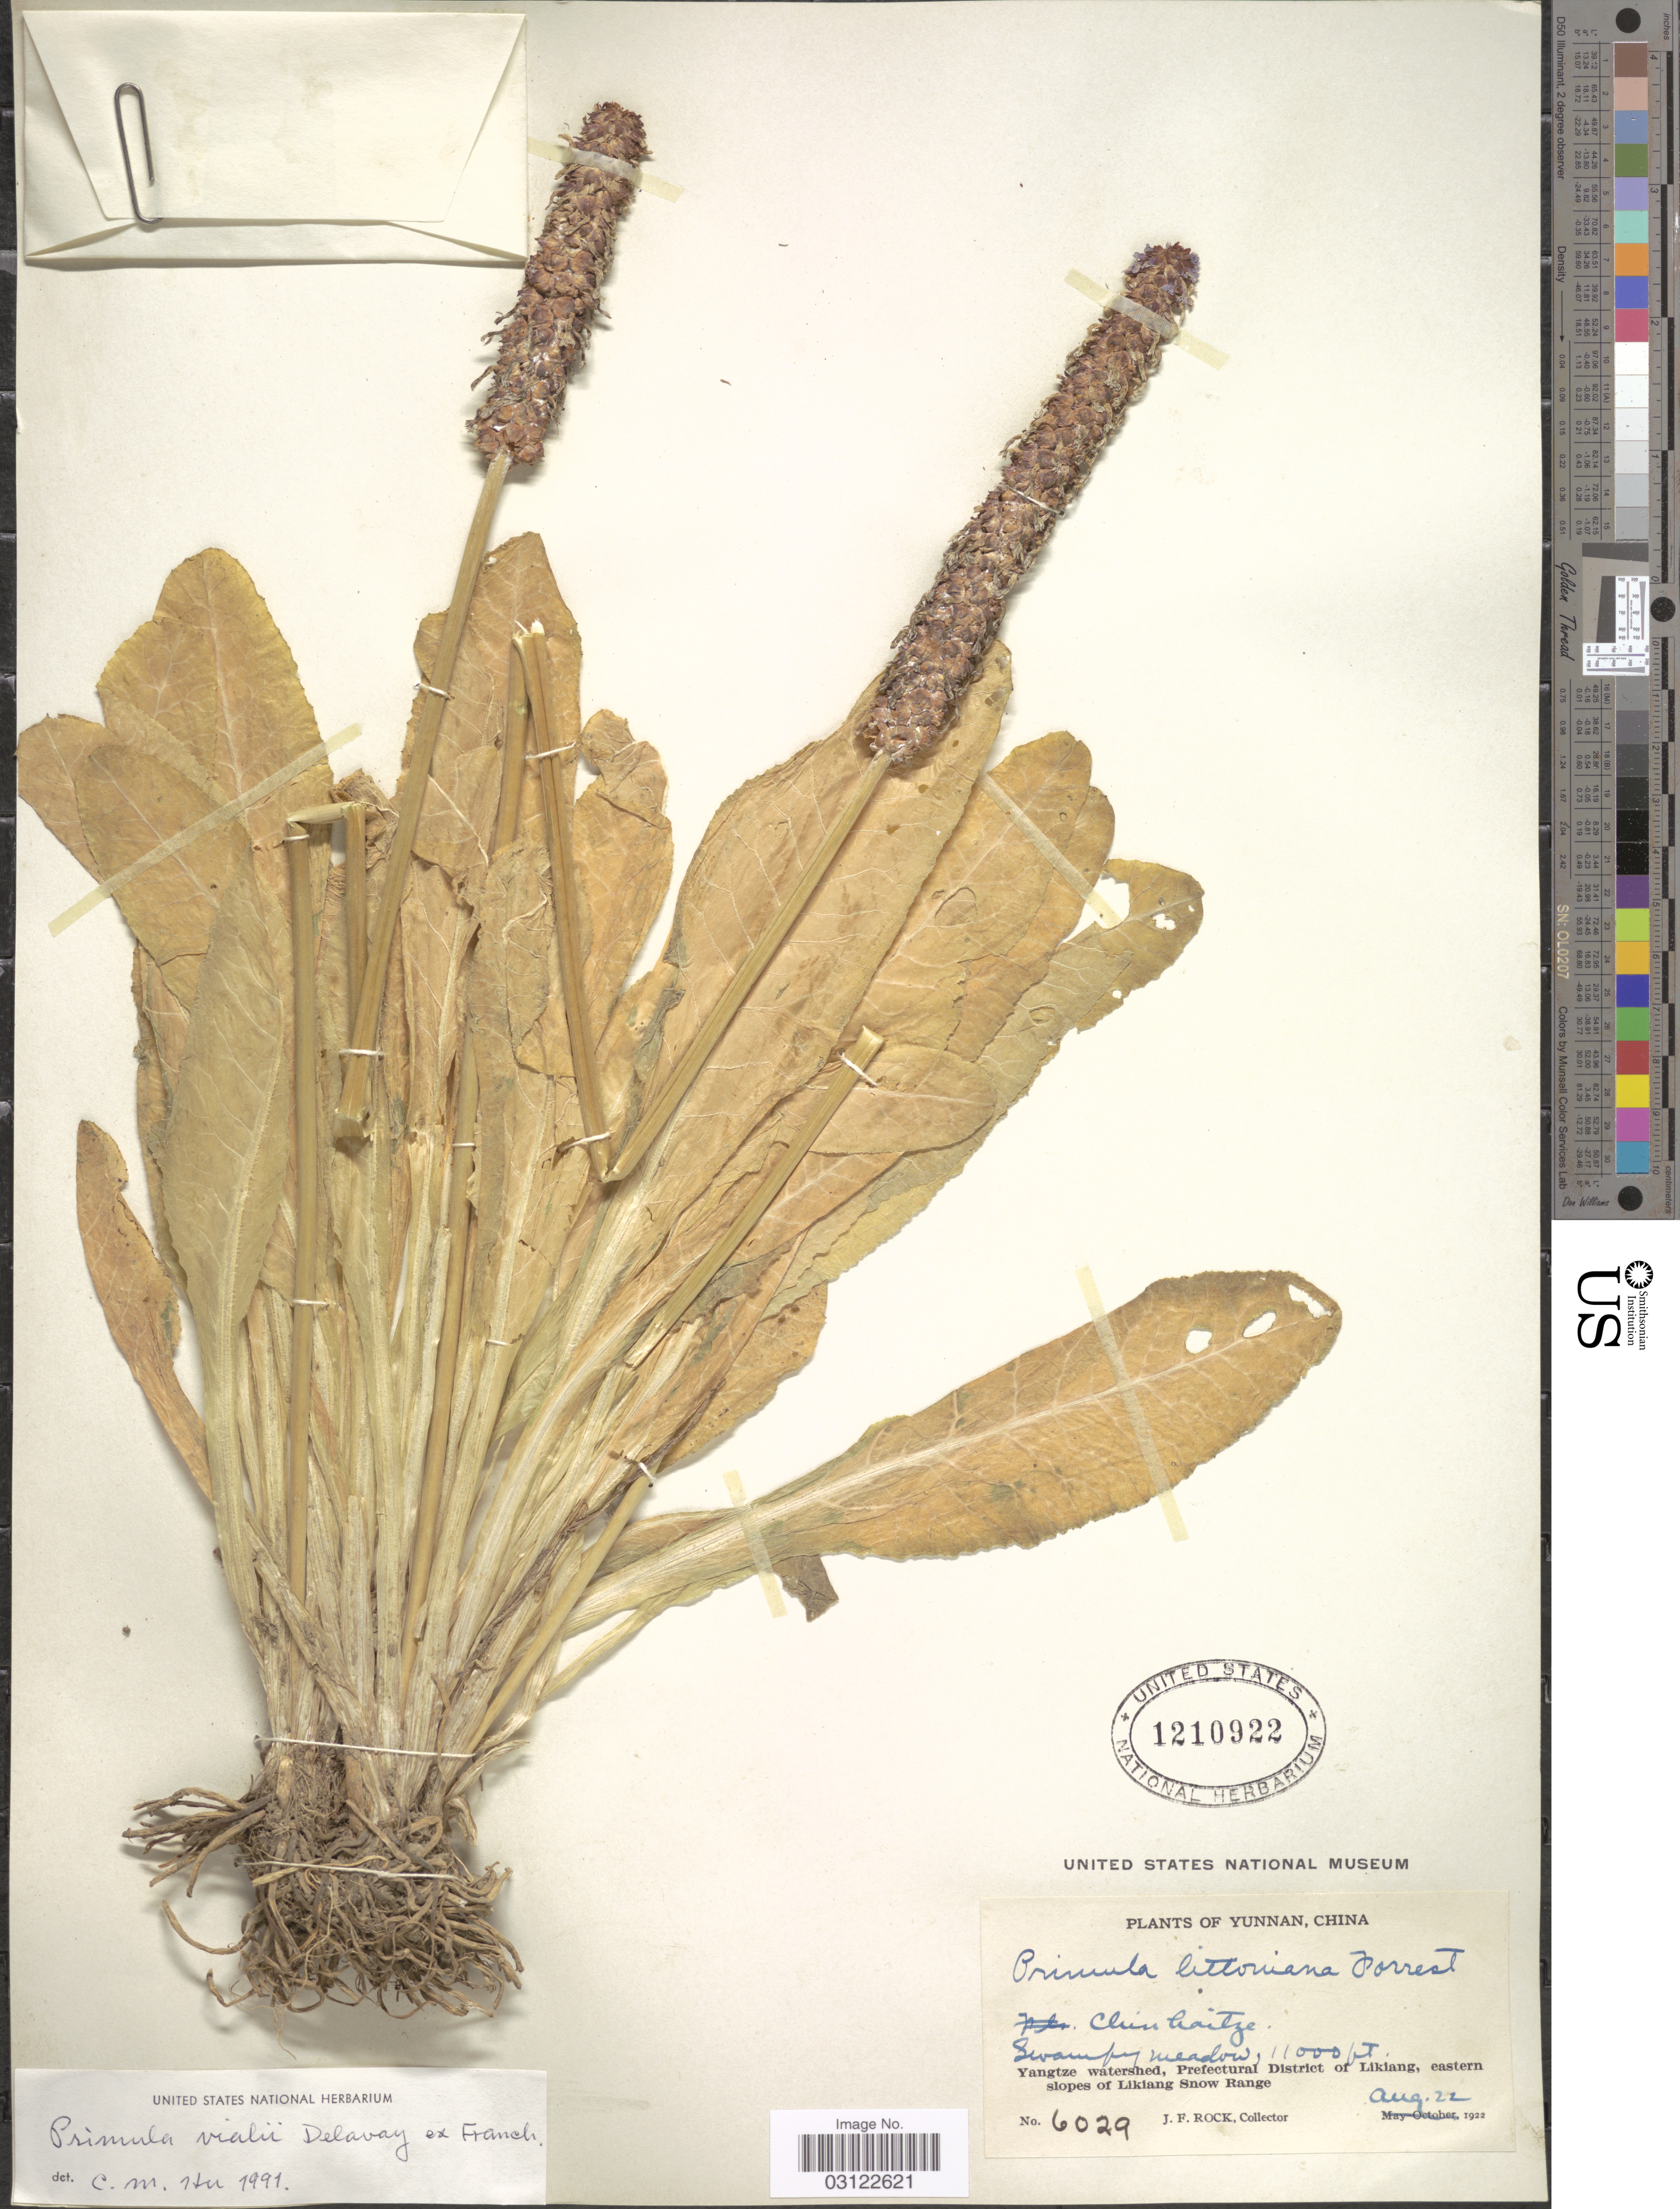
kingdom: Plantae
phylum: Tracheophyta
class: Magnoliopsida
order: Ericales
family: Primulaceae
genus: Primula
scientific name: Primula vialii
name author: Delavay ex Franch.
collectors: J. Rock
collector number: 6029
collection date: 1922-08-22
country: China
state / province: Yunnan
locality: Chin Hai Tze. Swampy meadow. Yangtze watershed, Prefectural District of Likiang, eastern slopes of Likiang Snow Range.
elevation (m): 3353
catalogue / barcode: US 1210922